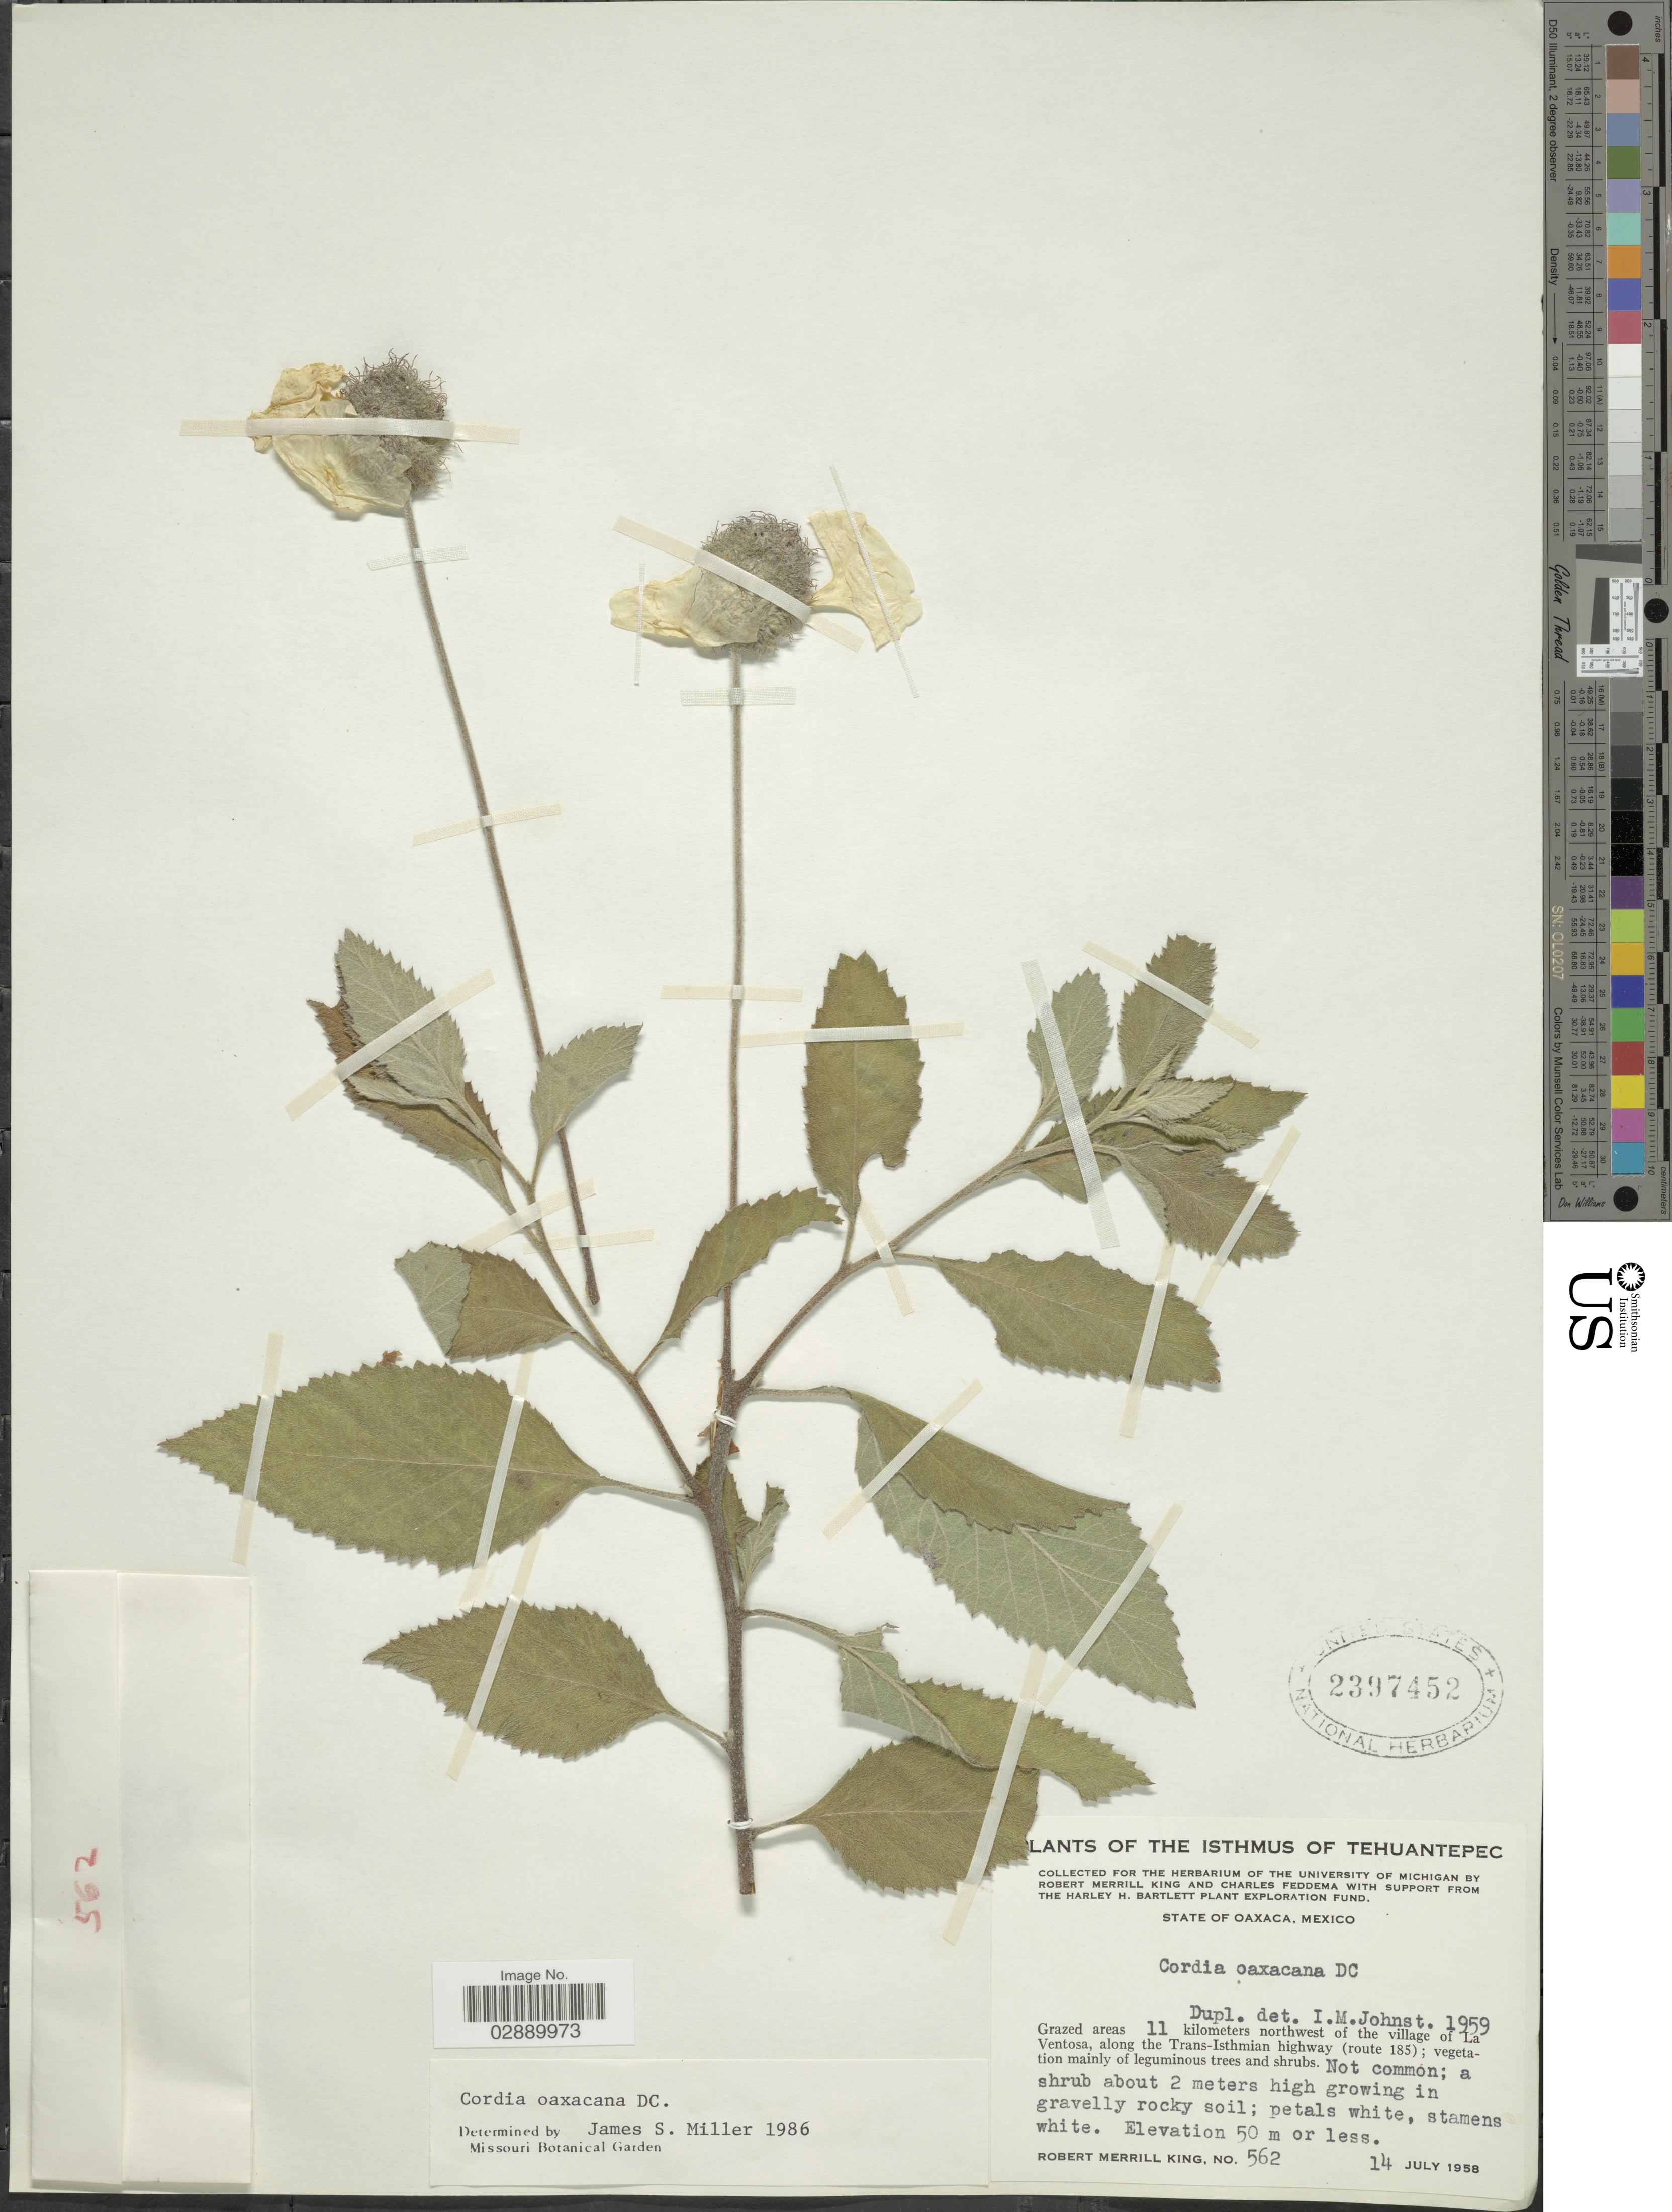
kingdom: Plantae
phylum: Tracheophyta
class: Magnoliopsida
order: Boraginales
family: Cordiaceae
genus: Cordia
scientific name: Cordia oaxacana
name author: A. DC.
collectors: R. M. King & C. Feddema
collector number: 562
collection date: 1958-07-14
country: Mexico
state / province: Oaxaca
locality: Isthmus of Tehuantepec. Grazed areas 11 kilometers northwest of the village of La Ventosa, along the Trans-Isthmian highway (route 185),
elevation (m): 50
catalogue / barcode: US 2397452